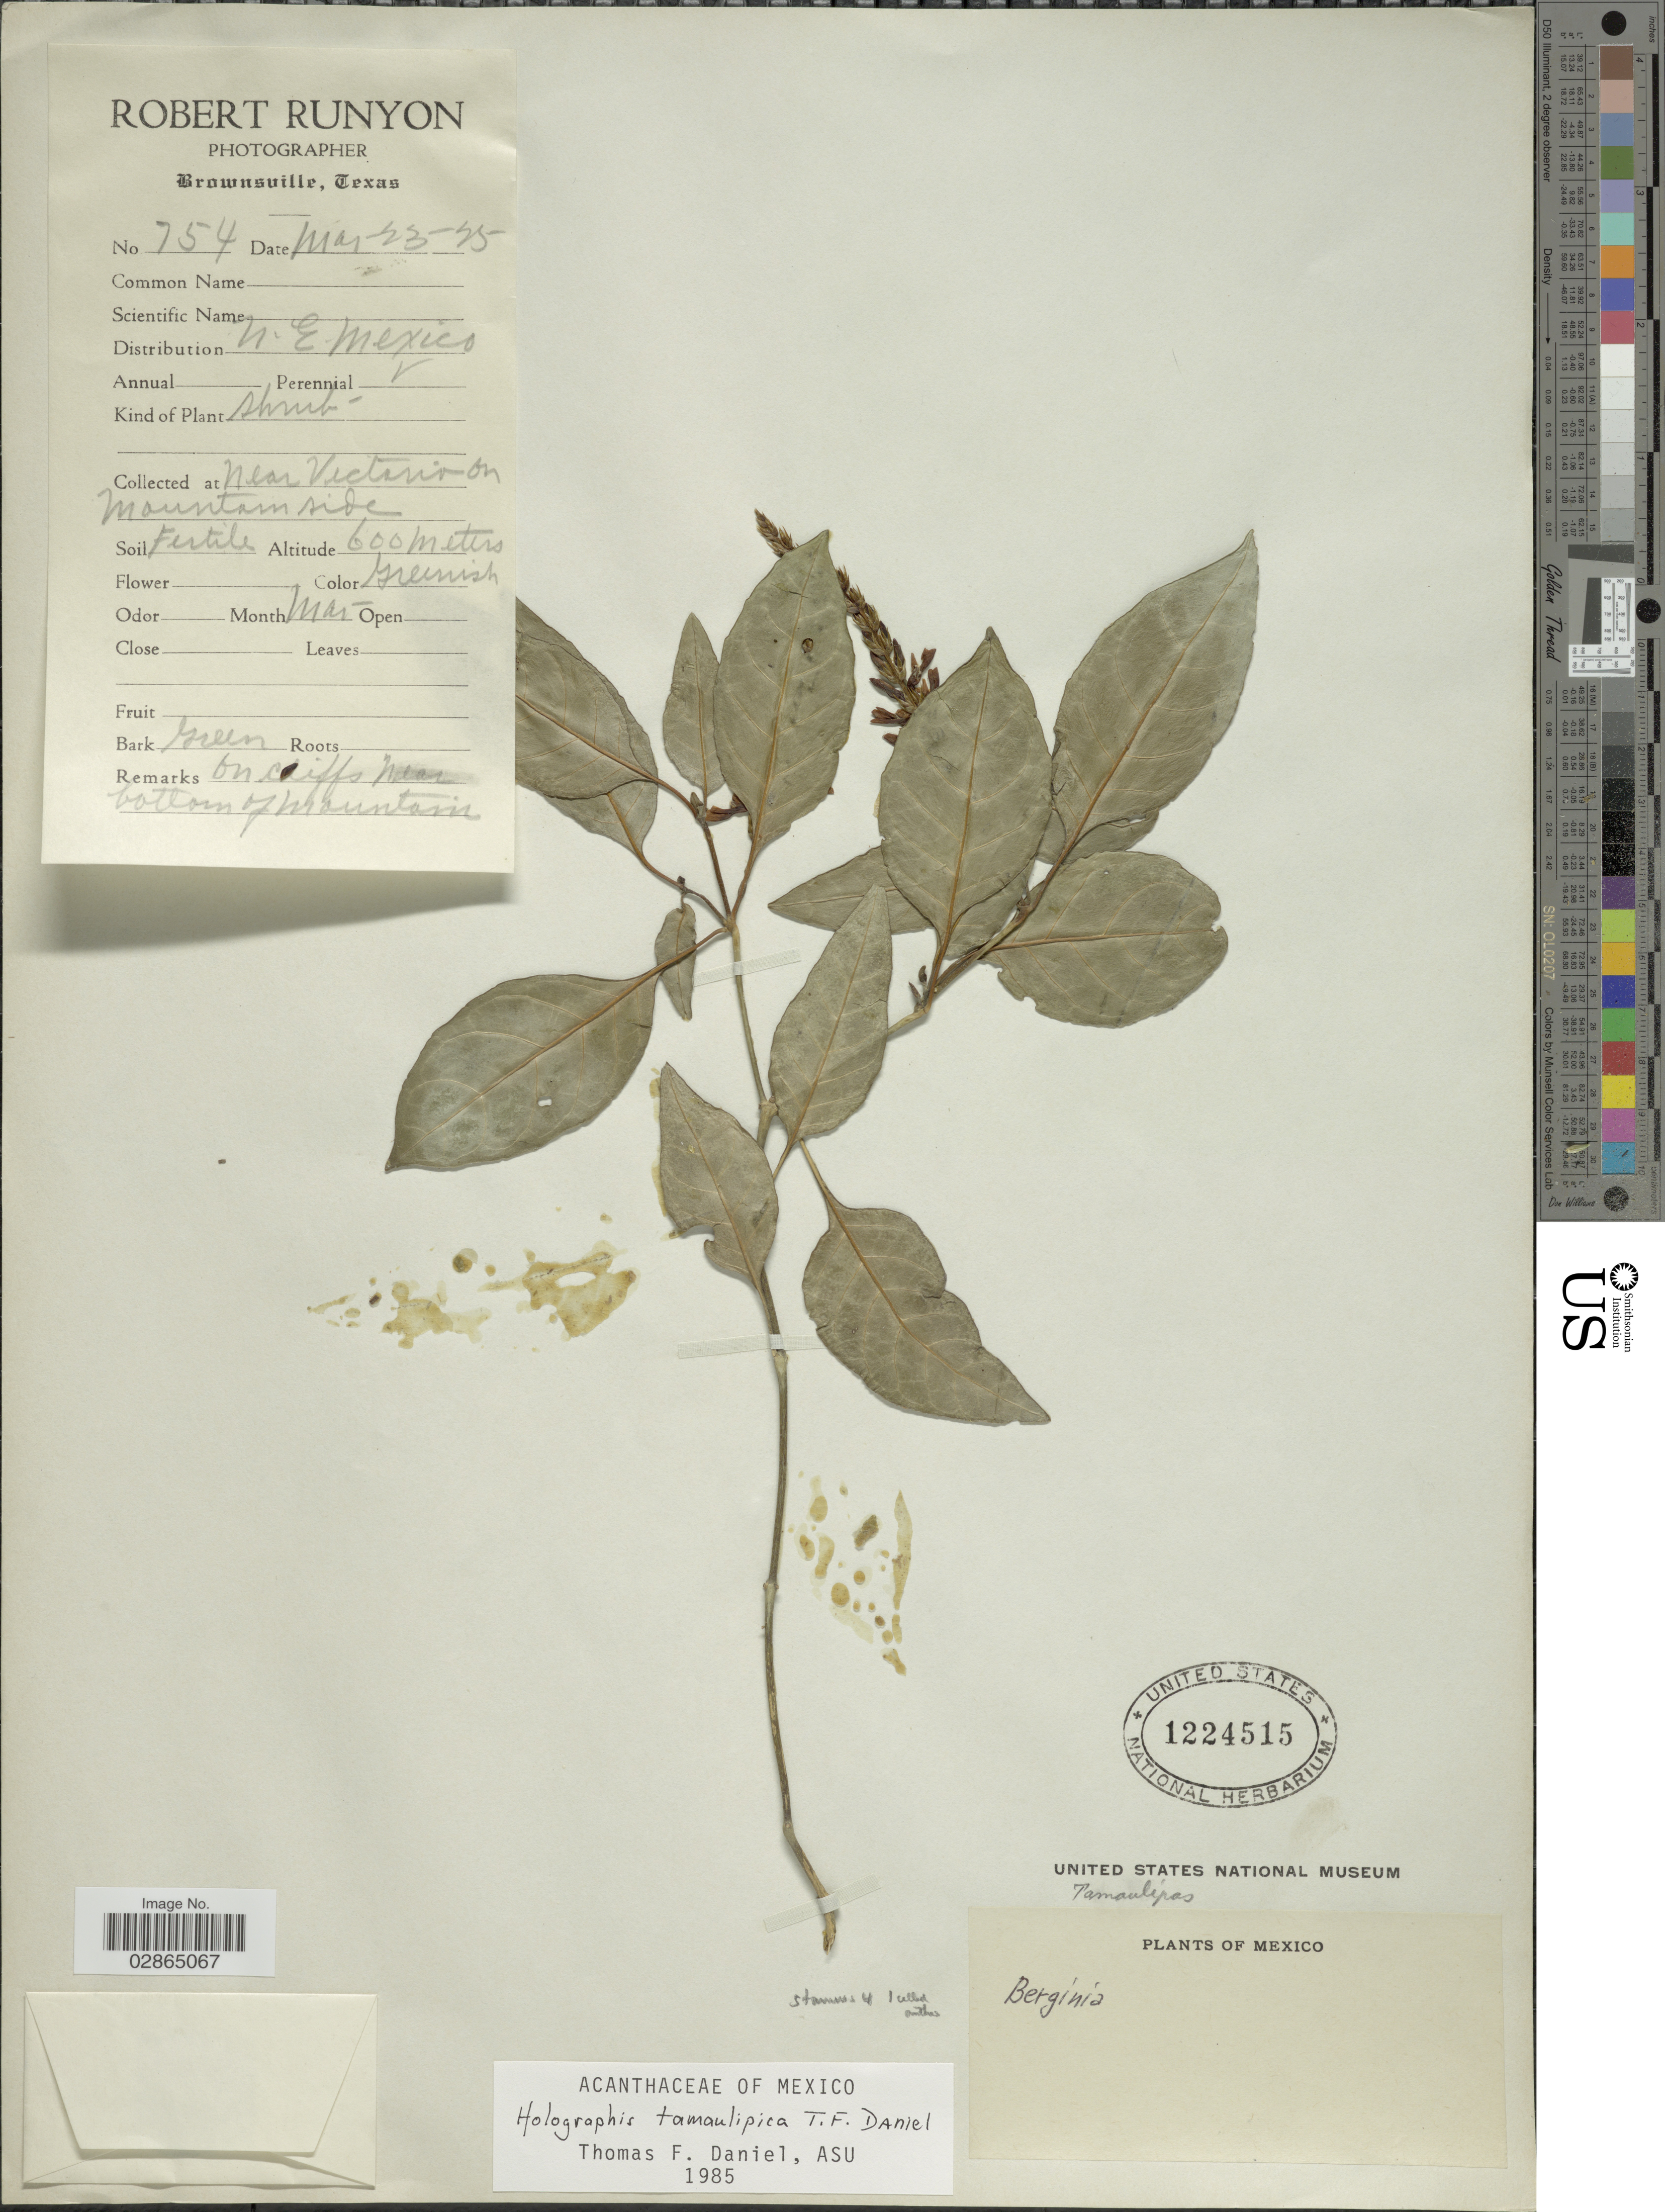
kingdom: Plantae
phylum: Tracheophyta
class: Magnoliopsida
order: Lamiales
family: Acanthaceae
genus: Holographis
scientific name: Holographis tamaulipica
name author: T.F. Daniel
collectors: R. Runyon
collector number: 754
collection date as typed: Transcribed d/m/y: 23/3/25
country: Mexico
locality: Near Victorio on mountain side.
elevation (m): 600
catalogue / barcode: US 1224515